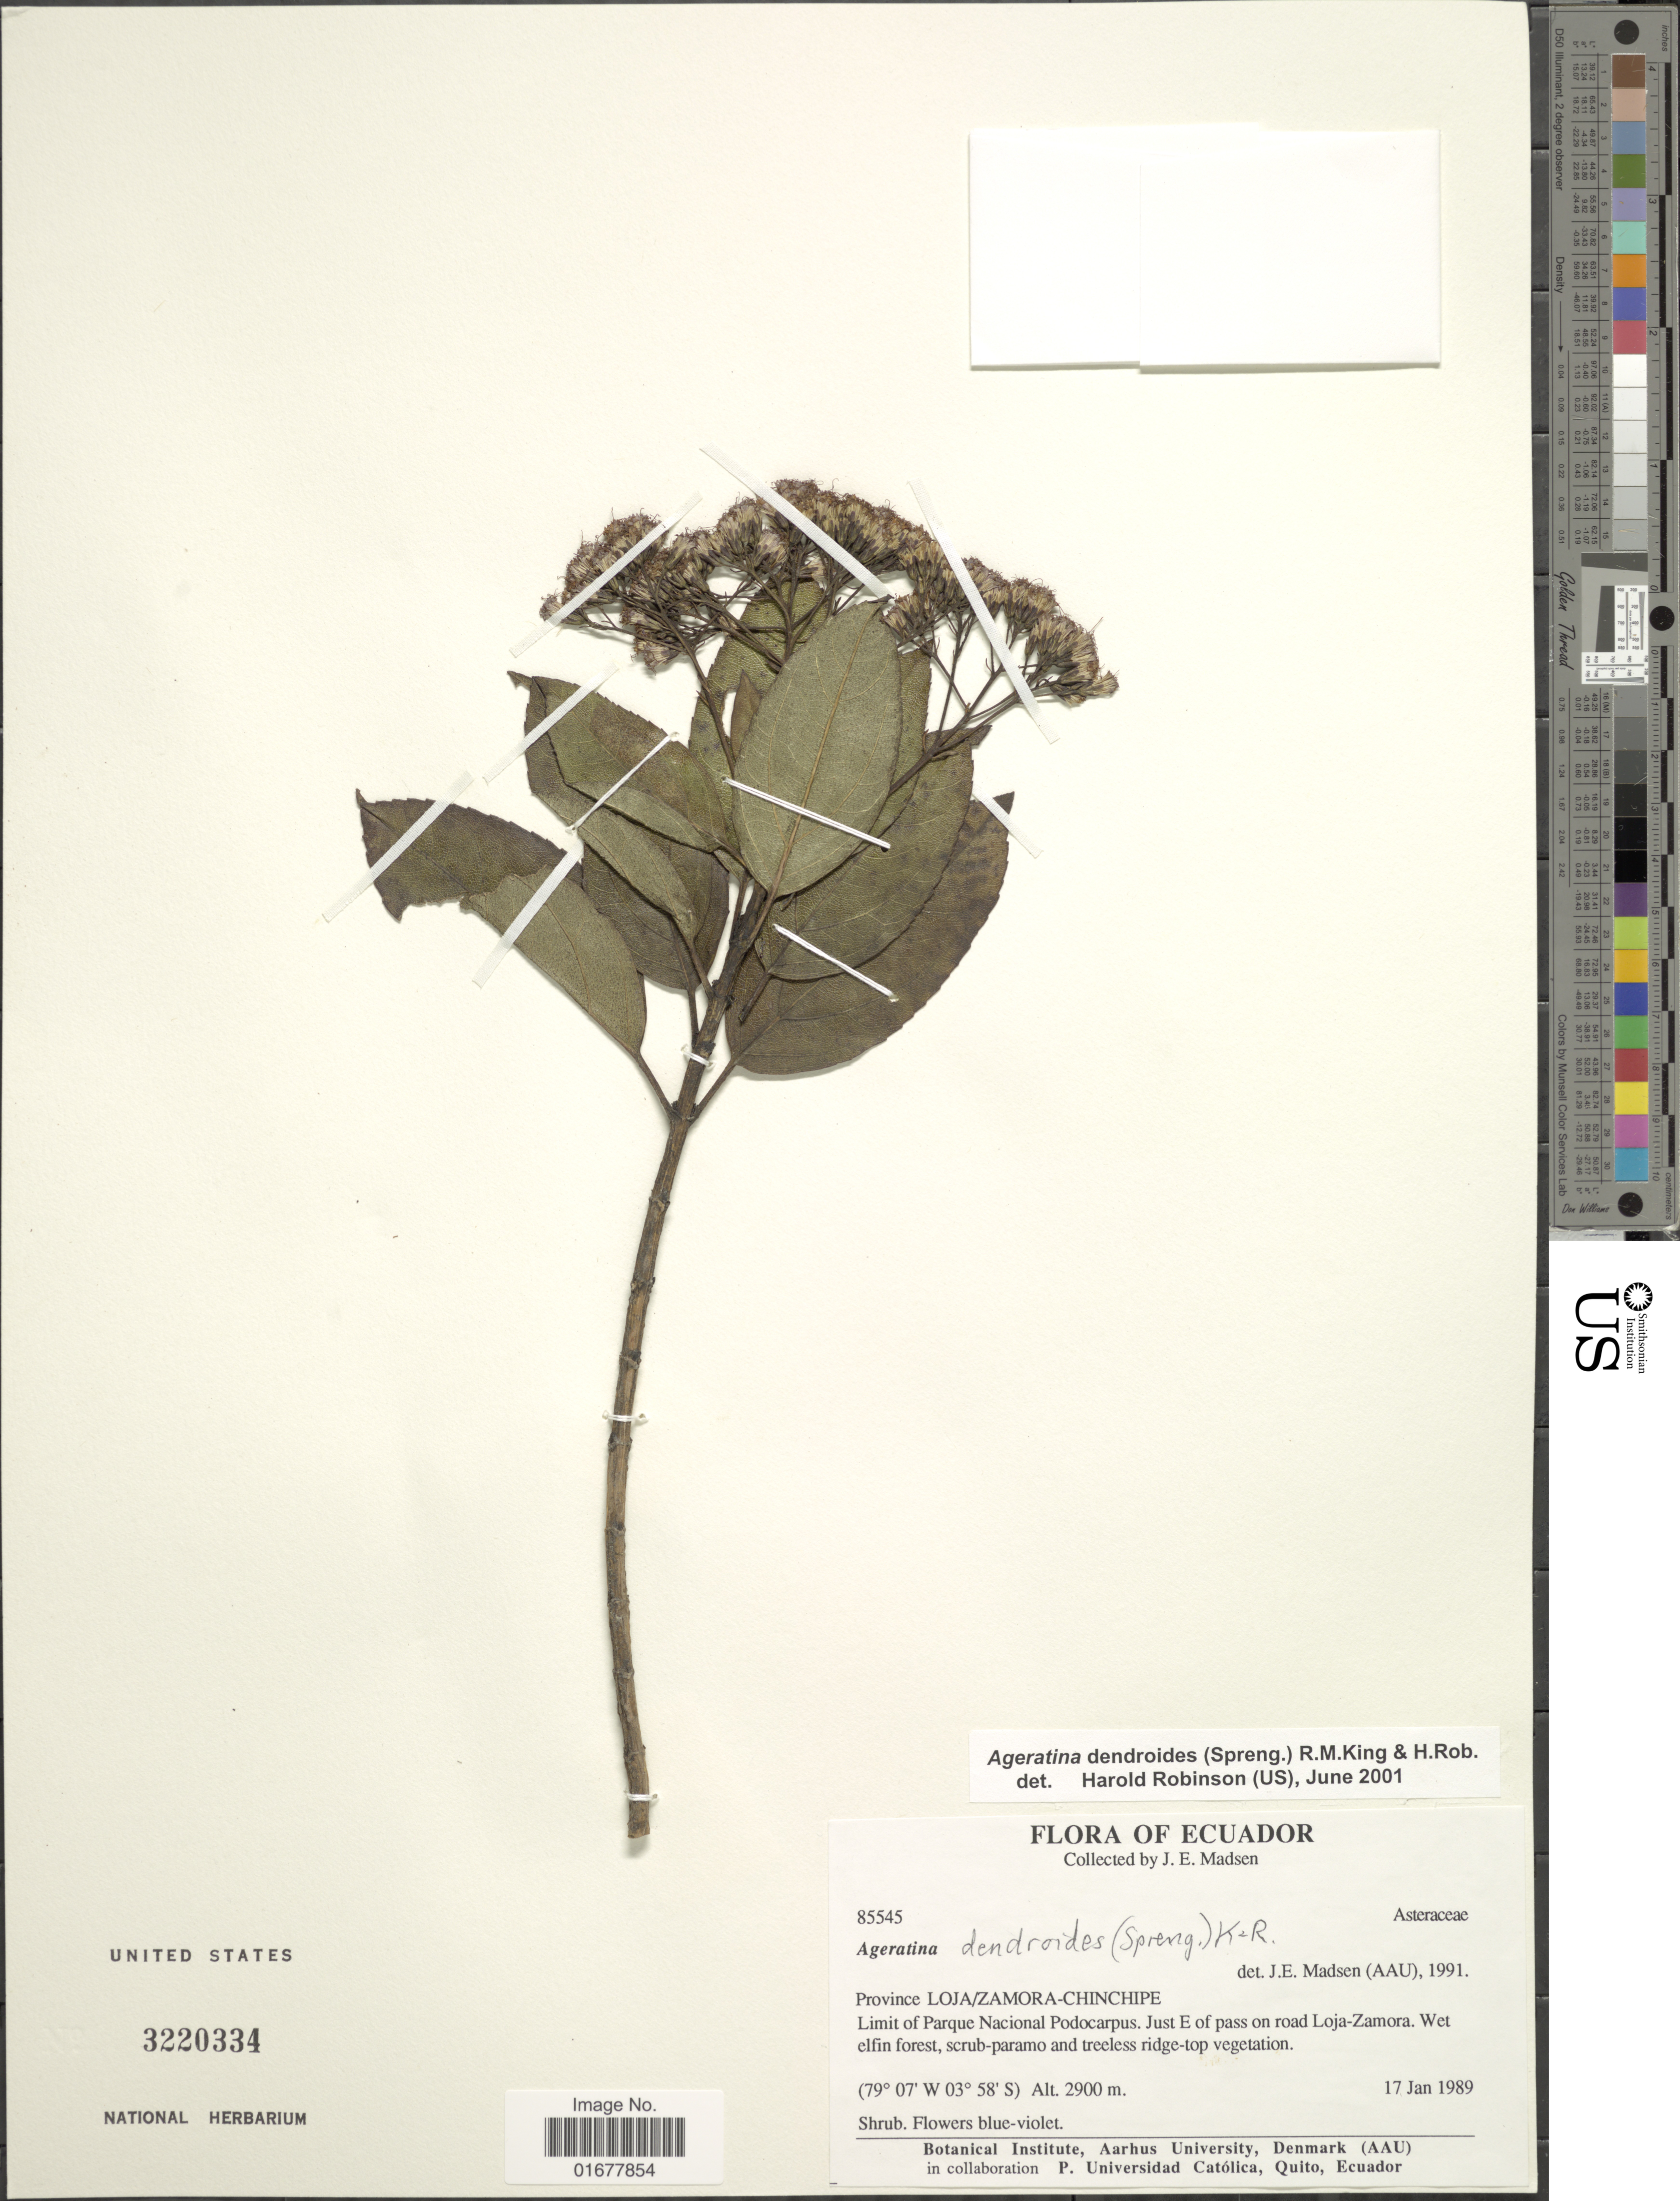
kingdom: Plantae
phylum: Tracheophyta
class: Magnoliopsida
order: Asterales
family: Asteraceae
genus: Ageratina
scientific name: Ageratina dendroides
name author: (Spreng.) R.M. King & H. Rob.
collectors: J. E. Madsen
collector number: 85545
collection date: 1989-01-17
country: Ecuador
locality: Province: Loja/Zamora-Chinchipe, Limit of Parque Nacional Podocarpus, Just E of pass on road Loja - Zamora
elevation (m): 2900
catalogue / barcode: US 3220334